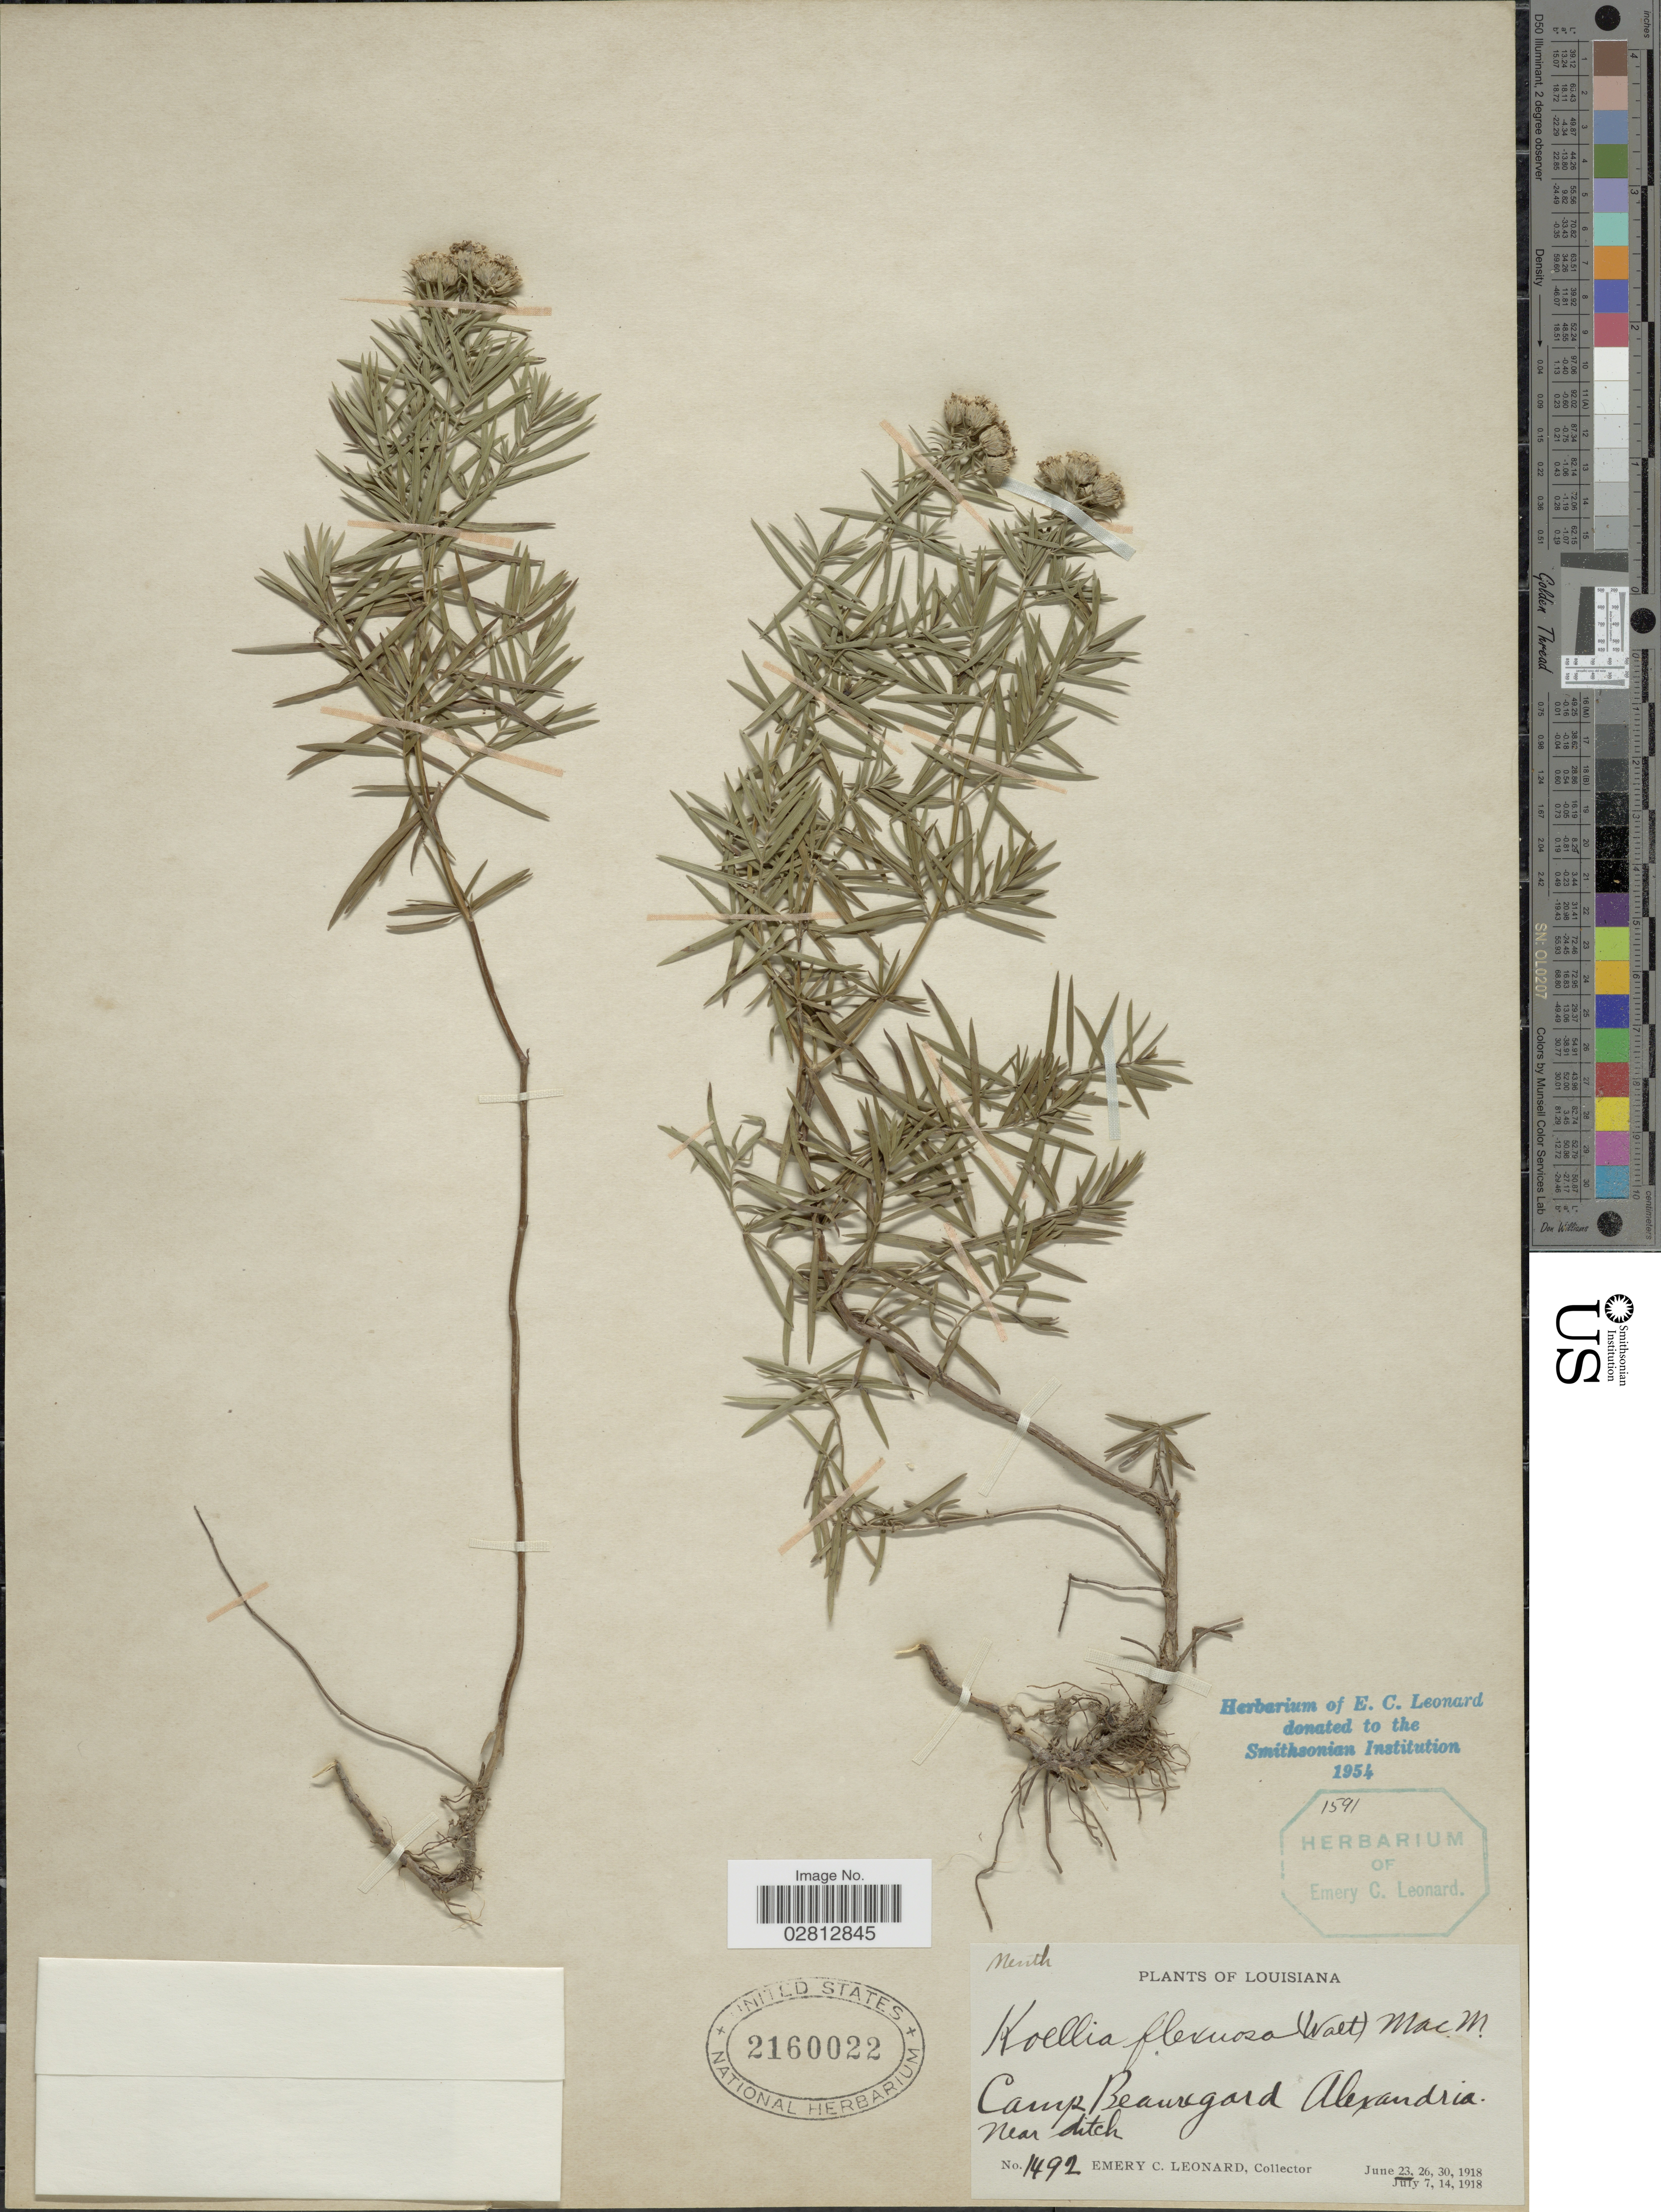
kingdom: Plantae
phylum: Tracheophyta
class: Magnoliopsida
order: Lamiales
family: Lamiaceae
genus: Pycnanthemum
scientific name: Pycnanthemum tenuifolium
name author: Schrad.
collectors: E. C. Leonard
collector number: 1492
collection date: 1918-06-23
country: United States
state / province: Louisiana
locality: Camp Beauregard Alexandria near ditch.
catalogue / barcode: US 2160022